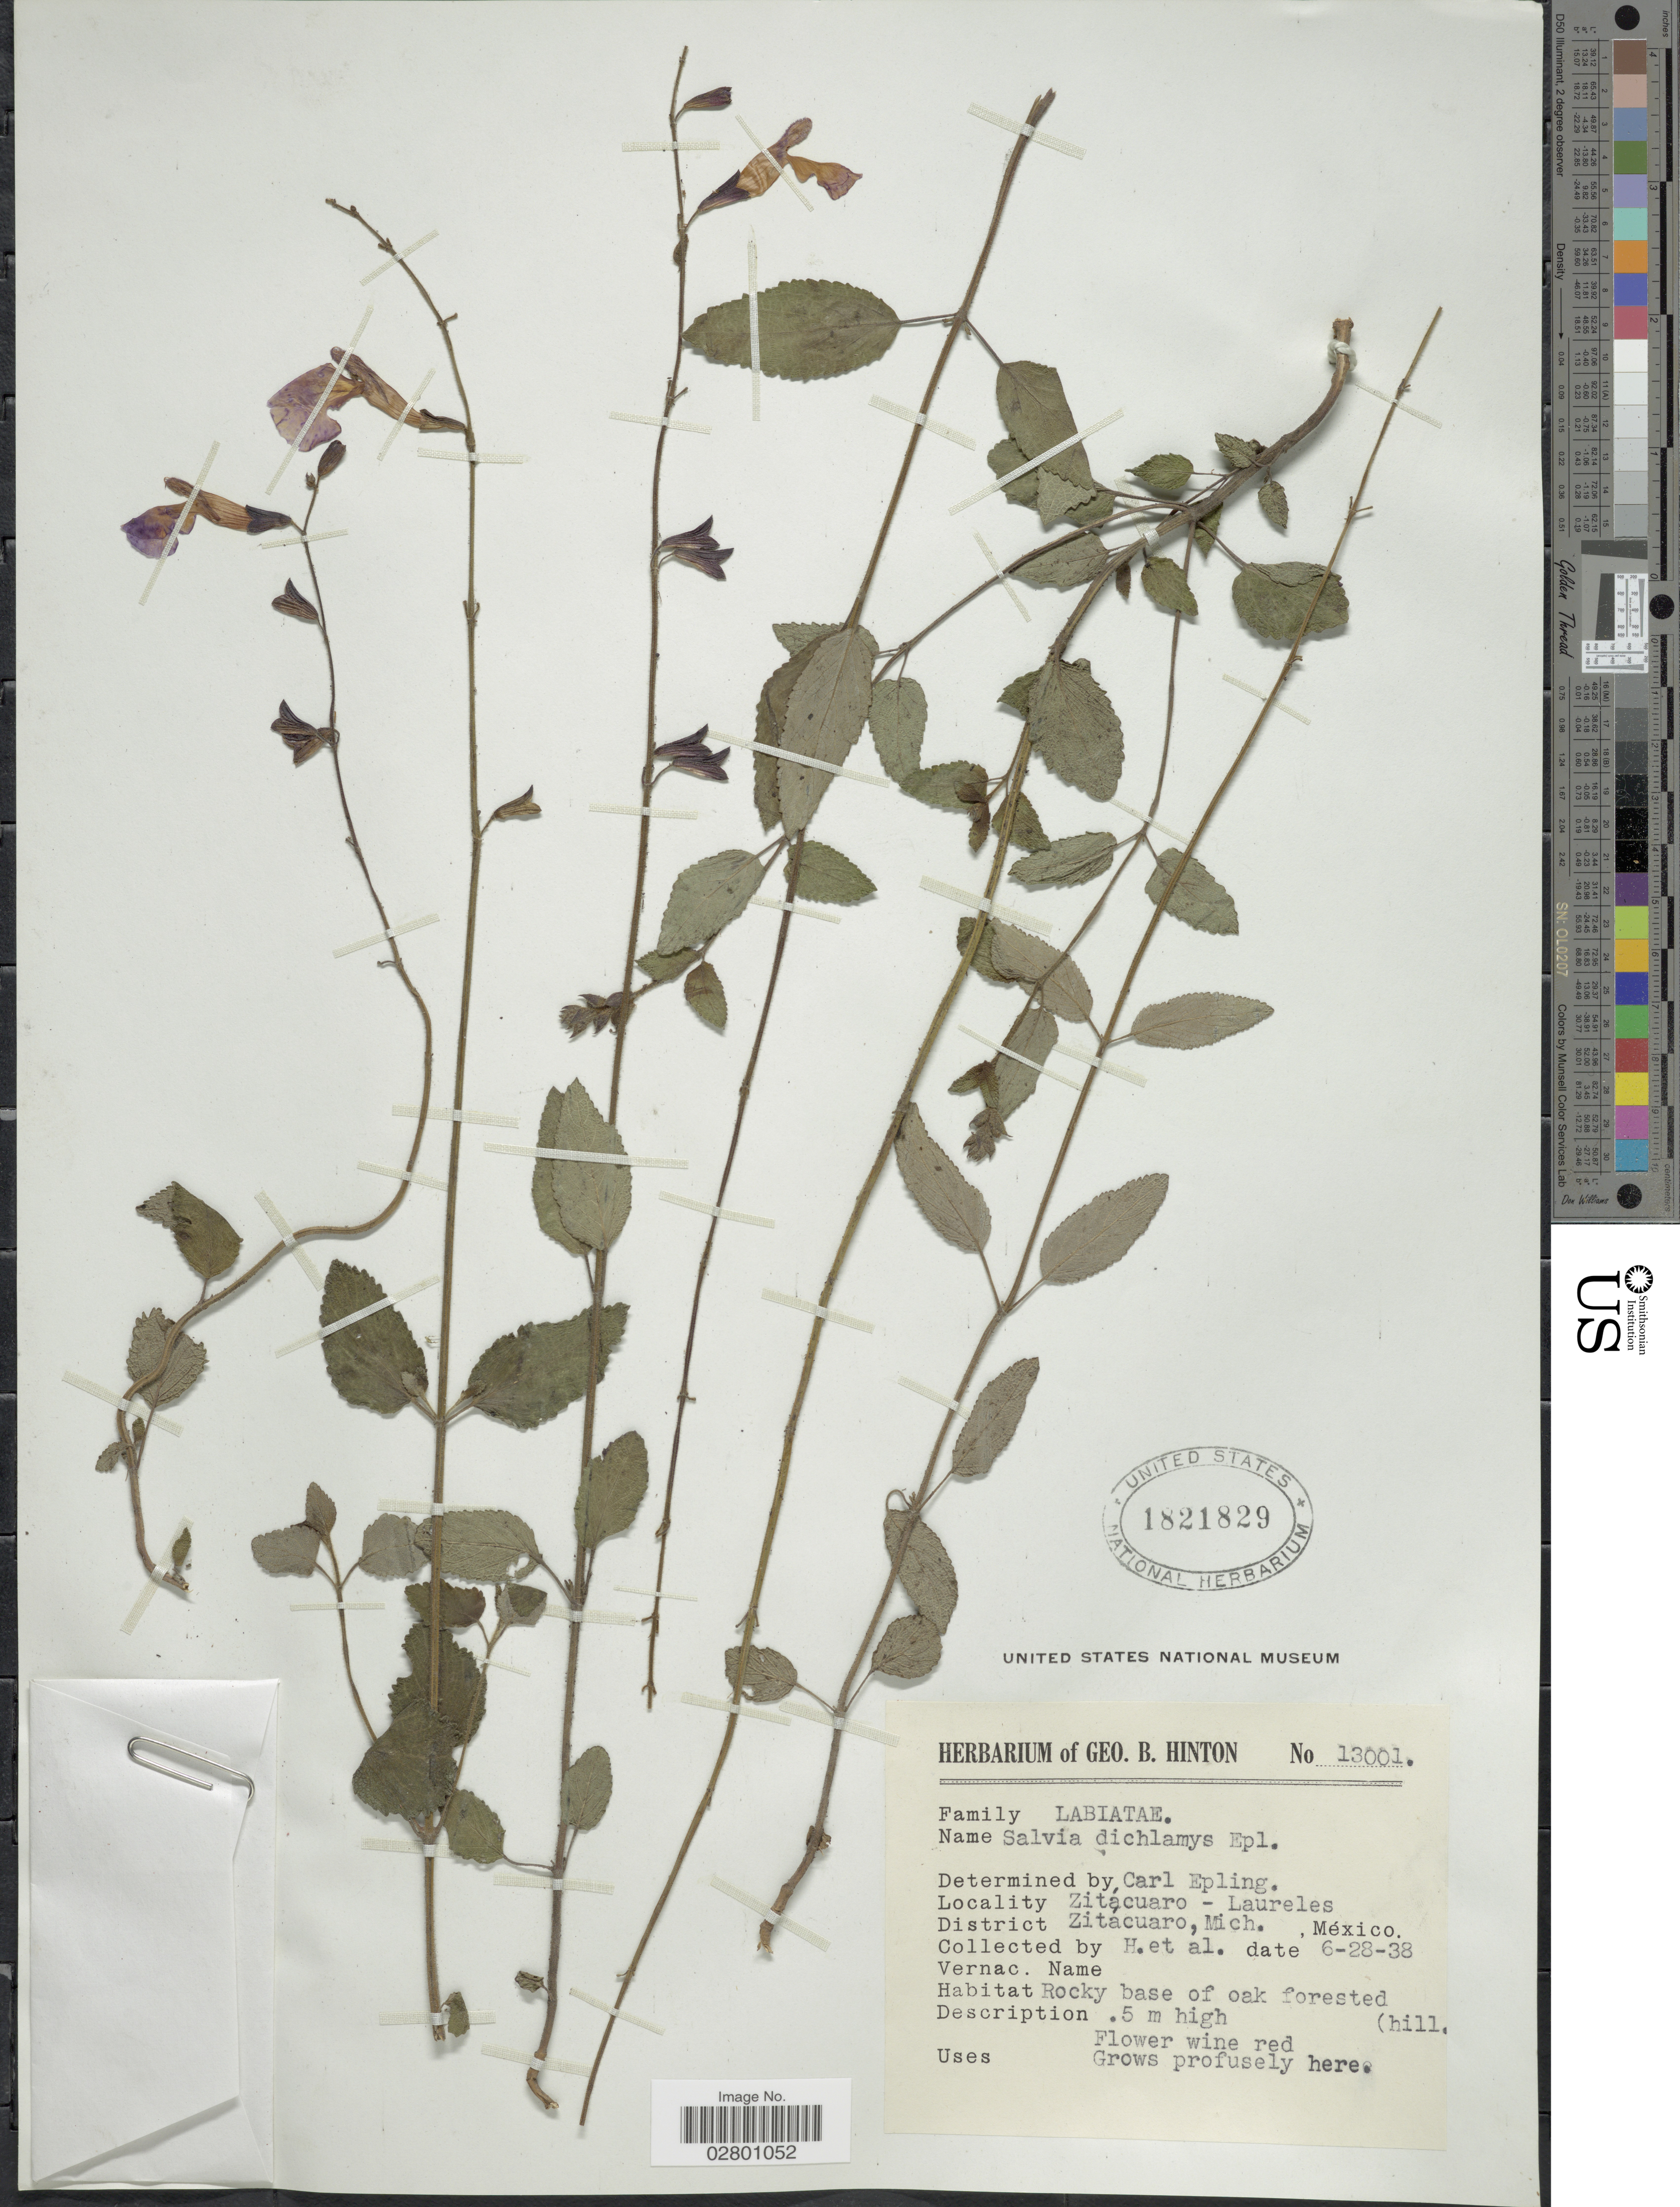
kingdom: Plantae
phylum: Tracheophyta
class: Magnoliopsida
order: Lamiales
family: Lamiaceae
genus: Salvia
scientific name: Salvia dichlamys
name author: Epling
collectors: G. B. Hinton & et al.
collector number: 13001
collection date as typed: Transcribed d/m/y: 28/6/38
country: Mexico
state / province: Michoacán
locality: Zitácuaro - Laureles, District Zitácuaro, Mich.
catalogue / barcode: US 1821829